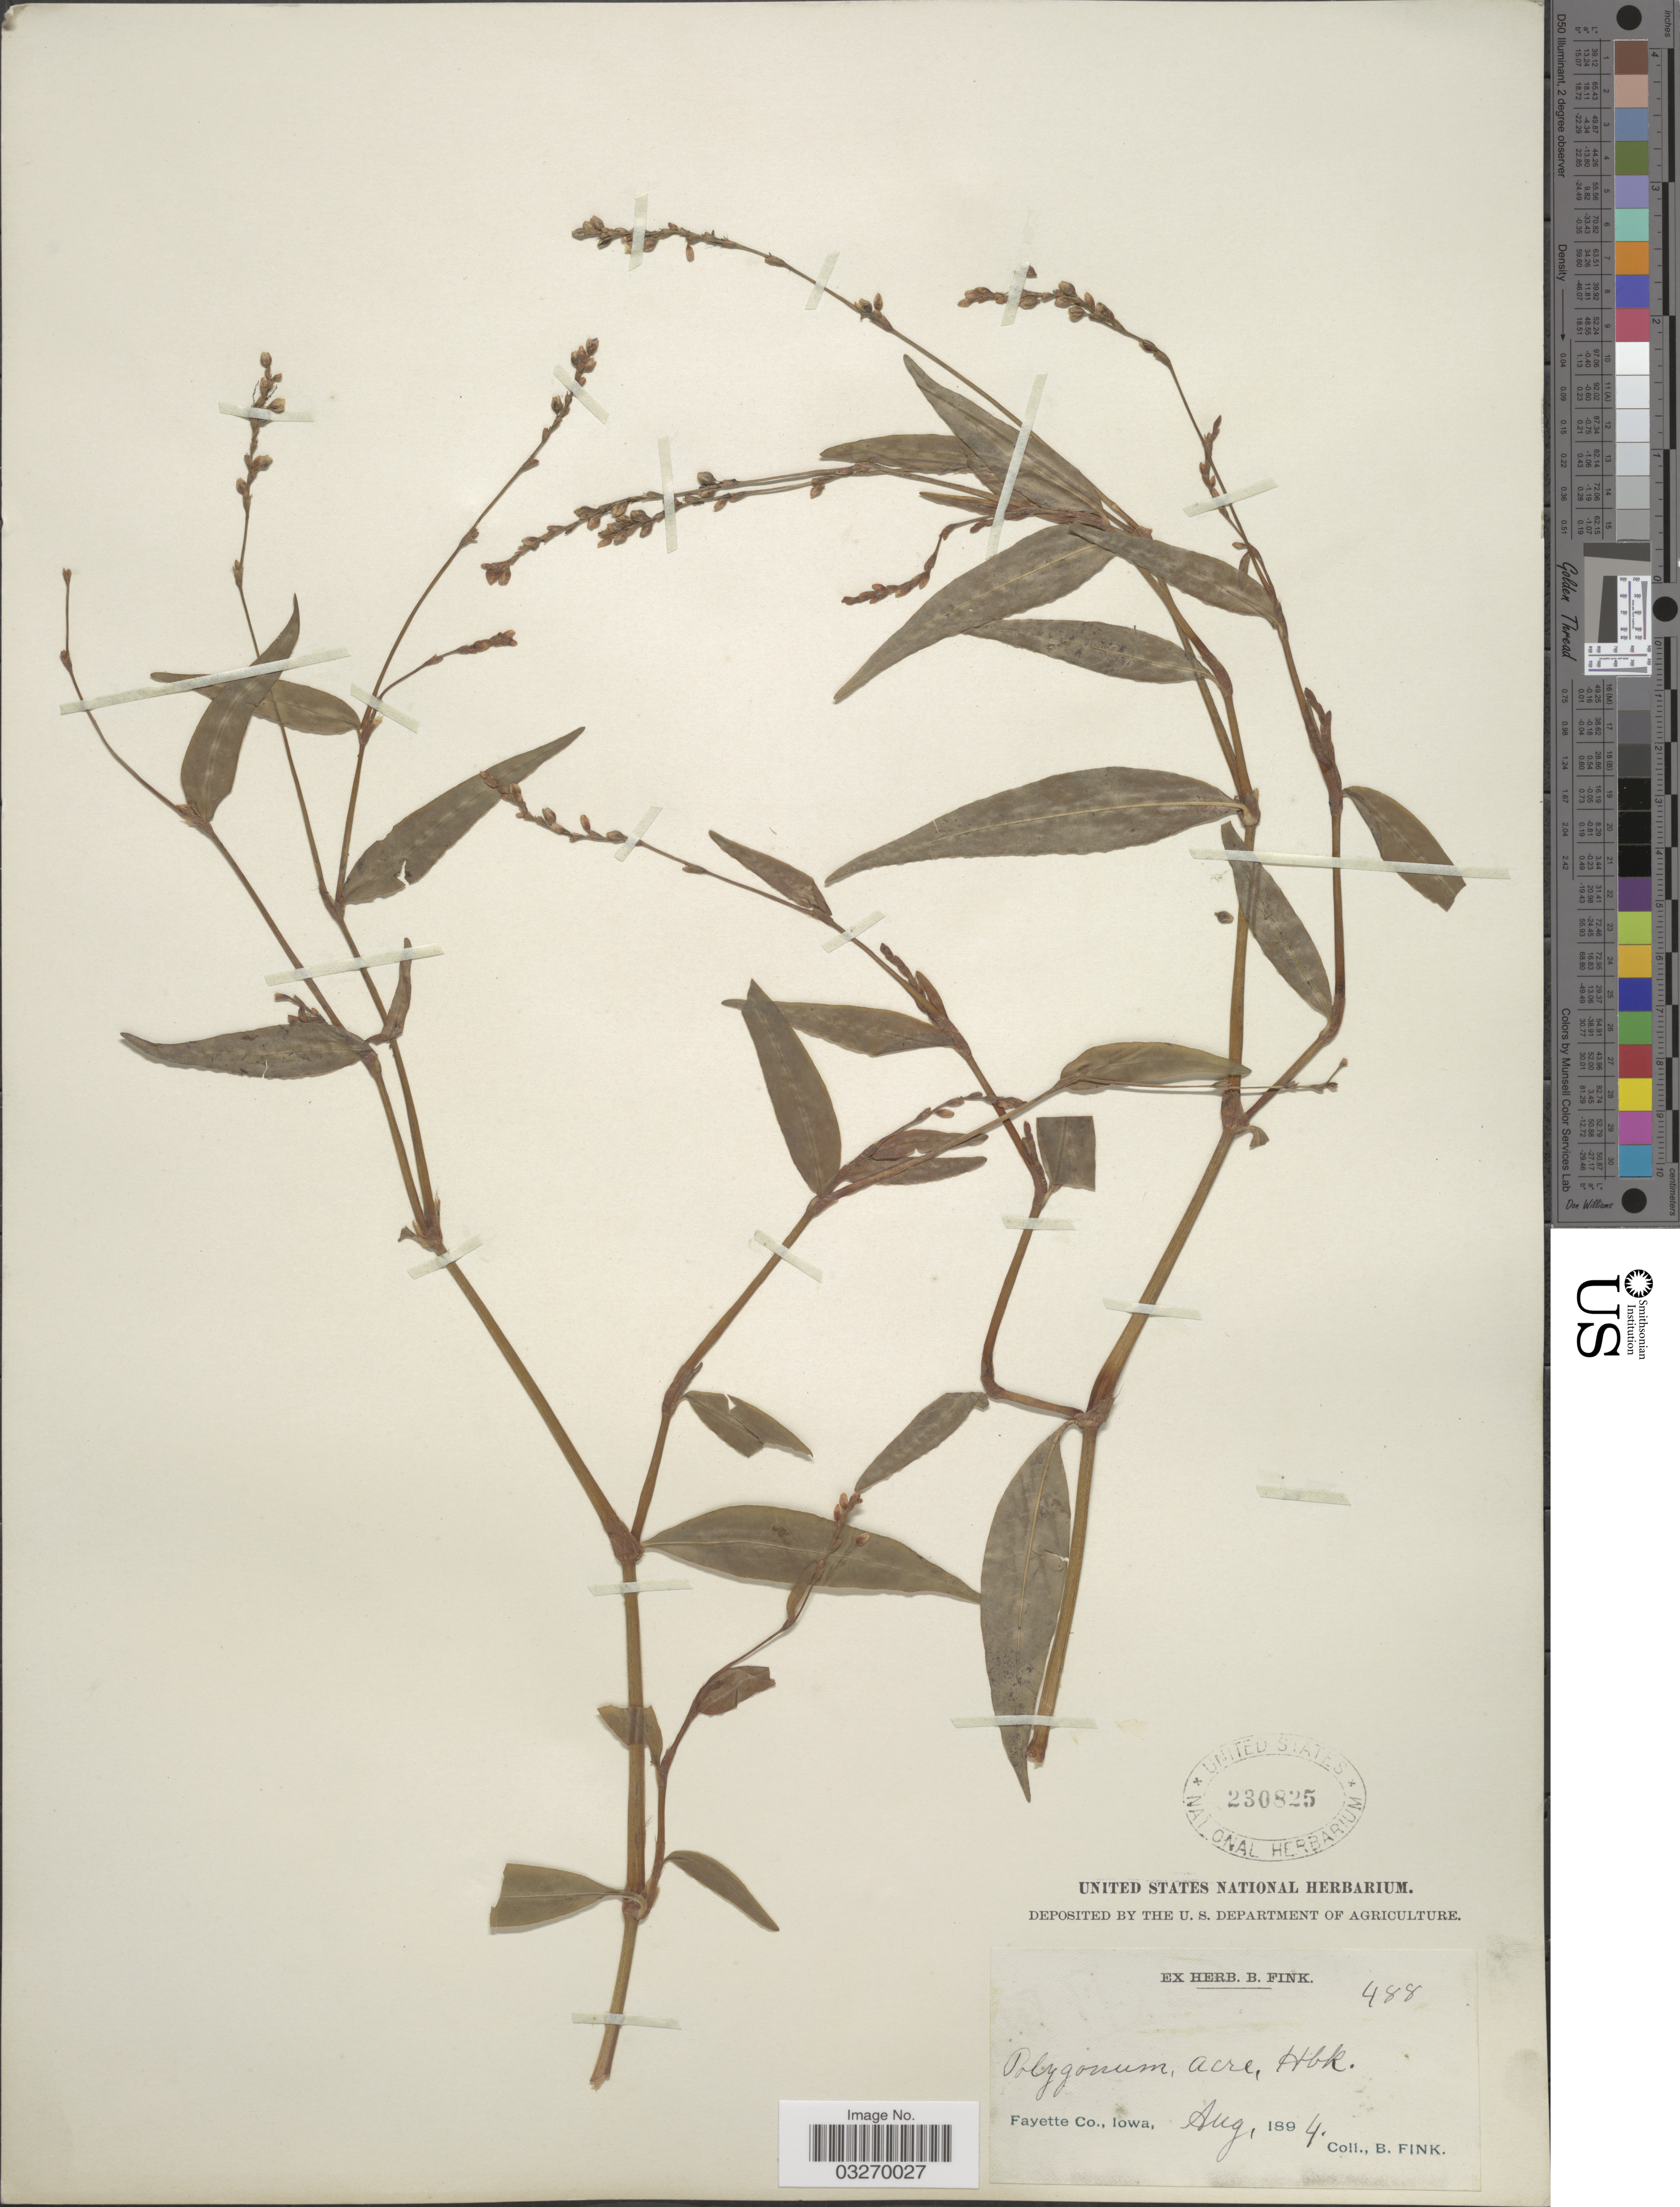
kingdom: Plantae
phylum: Tracheophyta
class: Magnoliopsida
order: Caryophyllales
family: Polygonaceae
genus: Persicaria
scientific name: Persicaria punctata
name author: (Elliott) Small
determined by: Atha, D. E.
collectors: B. Fink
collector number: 488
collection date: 1894-08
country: United States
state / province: Iowa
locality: Fayette Co.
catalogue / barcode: US 230825